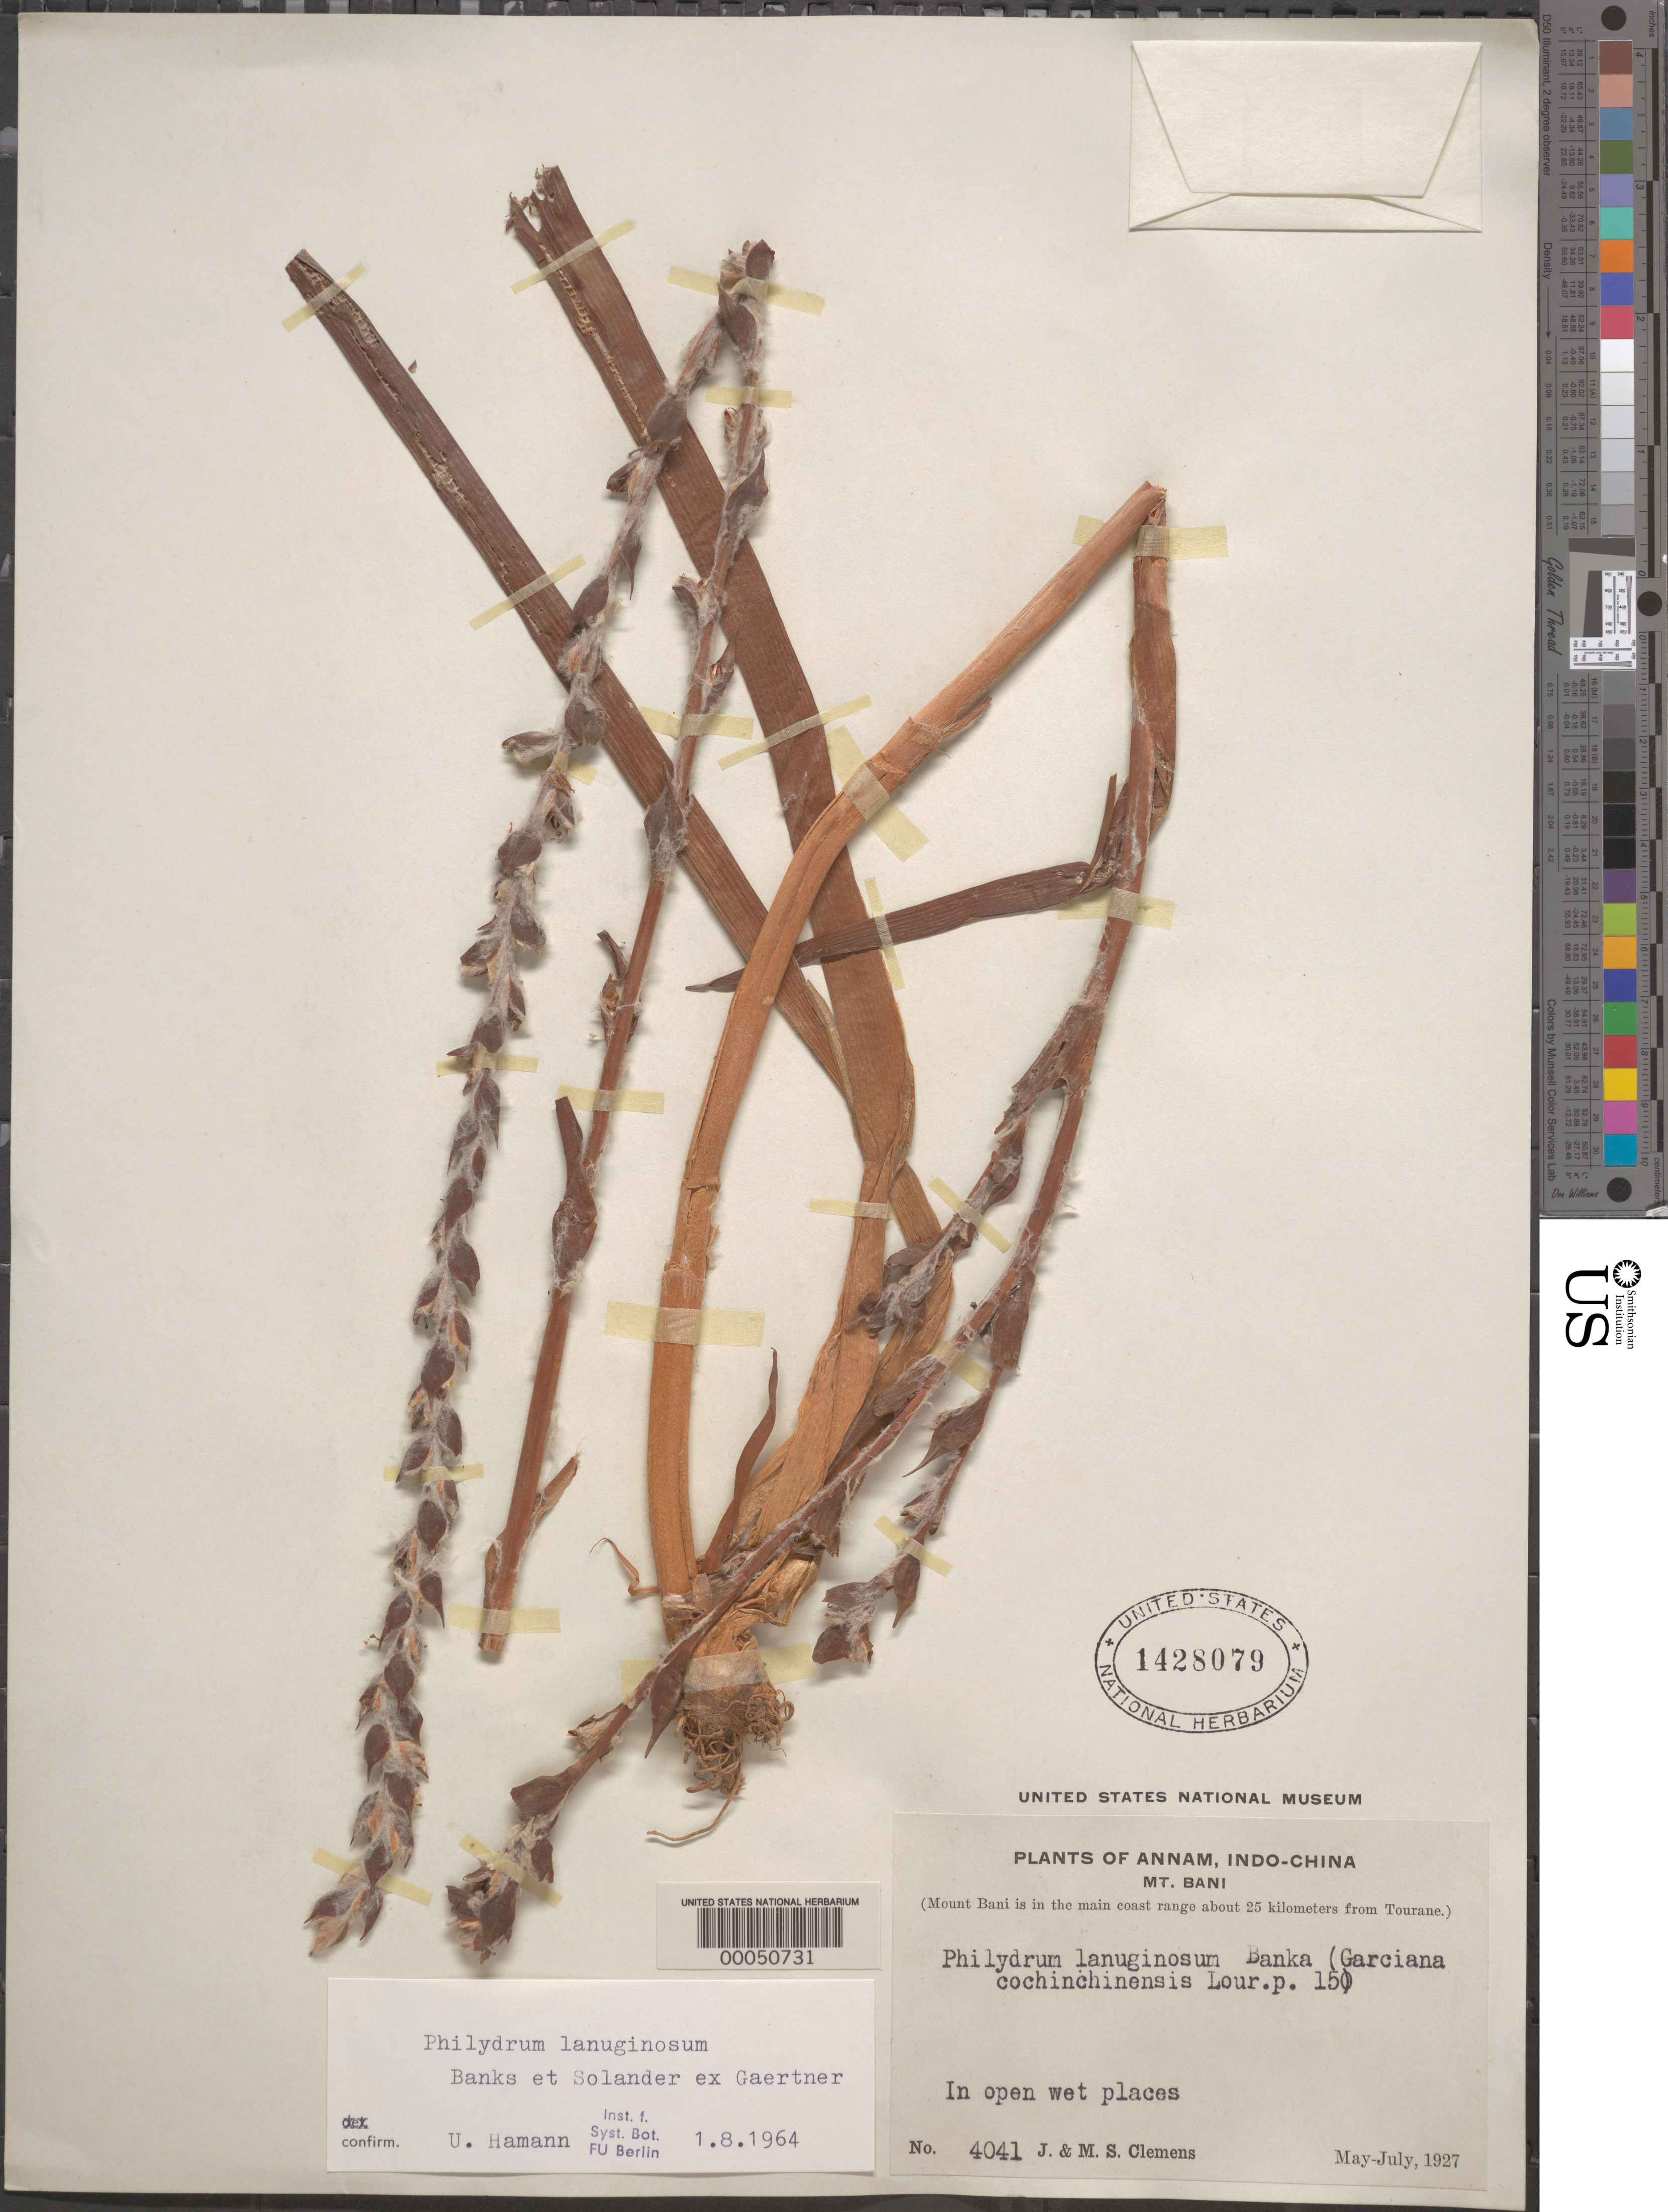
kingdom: Plantae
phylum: Tracheophyta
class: Liliopsida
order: Commelinales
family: Philydraceae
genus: Philydrum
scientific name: Philydrum lanuginosum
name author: Banks & Sol. ex Gaertn.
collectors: J. Clemens & M. S. Clemens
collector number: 4041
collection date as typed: May 1927 to -- Jul 1927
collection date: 1927-05/1927-07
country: Laos / Vietnam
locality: Mt. Bani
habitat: In open wet palces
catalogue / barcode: US 1428079